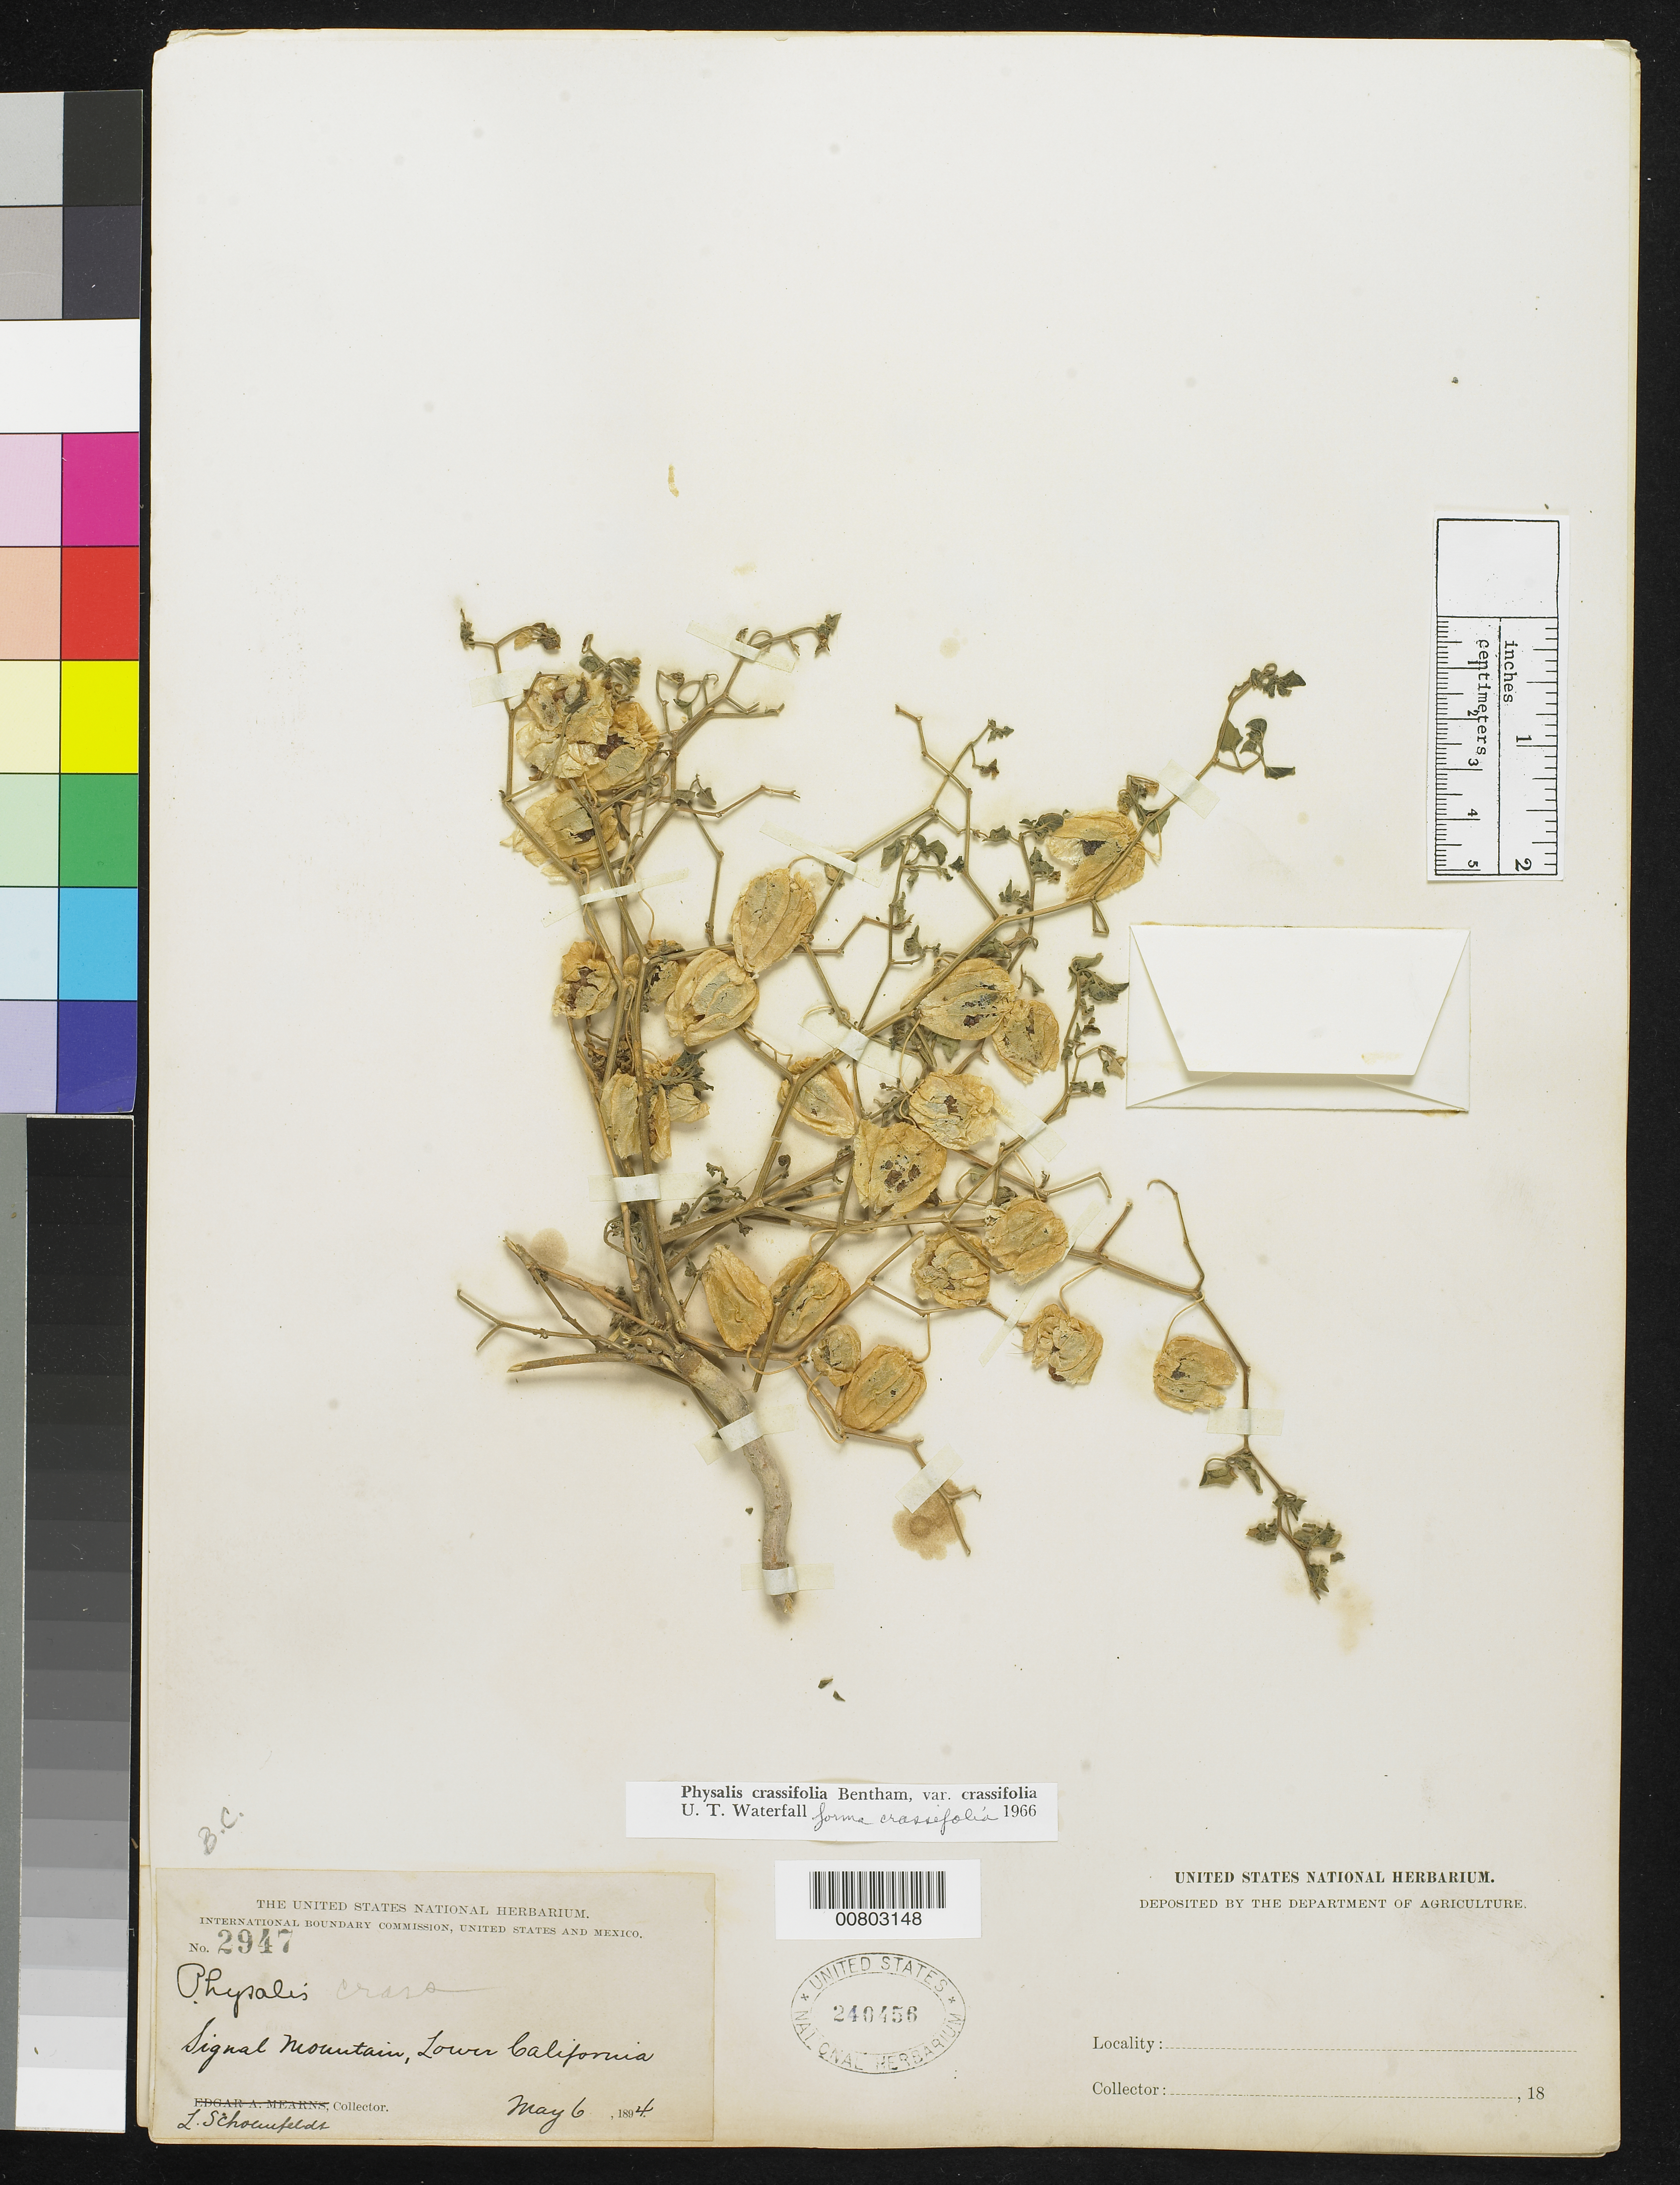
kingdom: Plantae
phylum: Tracheophyta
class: Magnoliopsida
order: Solanales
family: Solanaceae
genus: Physalis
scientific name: Physalis crassifolia var. crassifolia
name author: Benth.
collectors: L. Schoenfeldt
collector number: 2947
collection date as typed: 06 May 1894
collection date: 1894-05-06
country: Mexico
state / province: Baja California Norte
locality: Signal Mountain, Baja California.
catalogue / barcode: US 240456